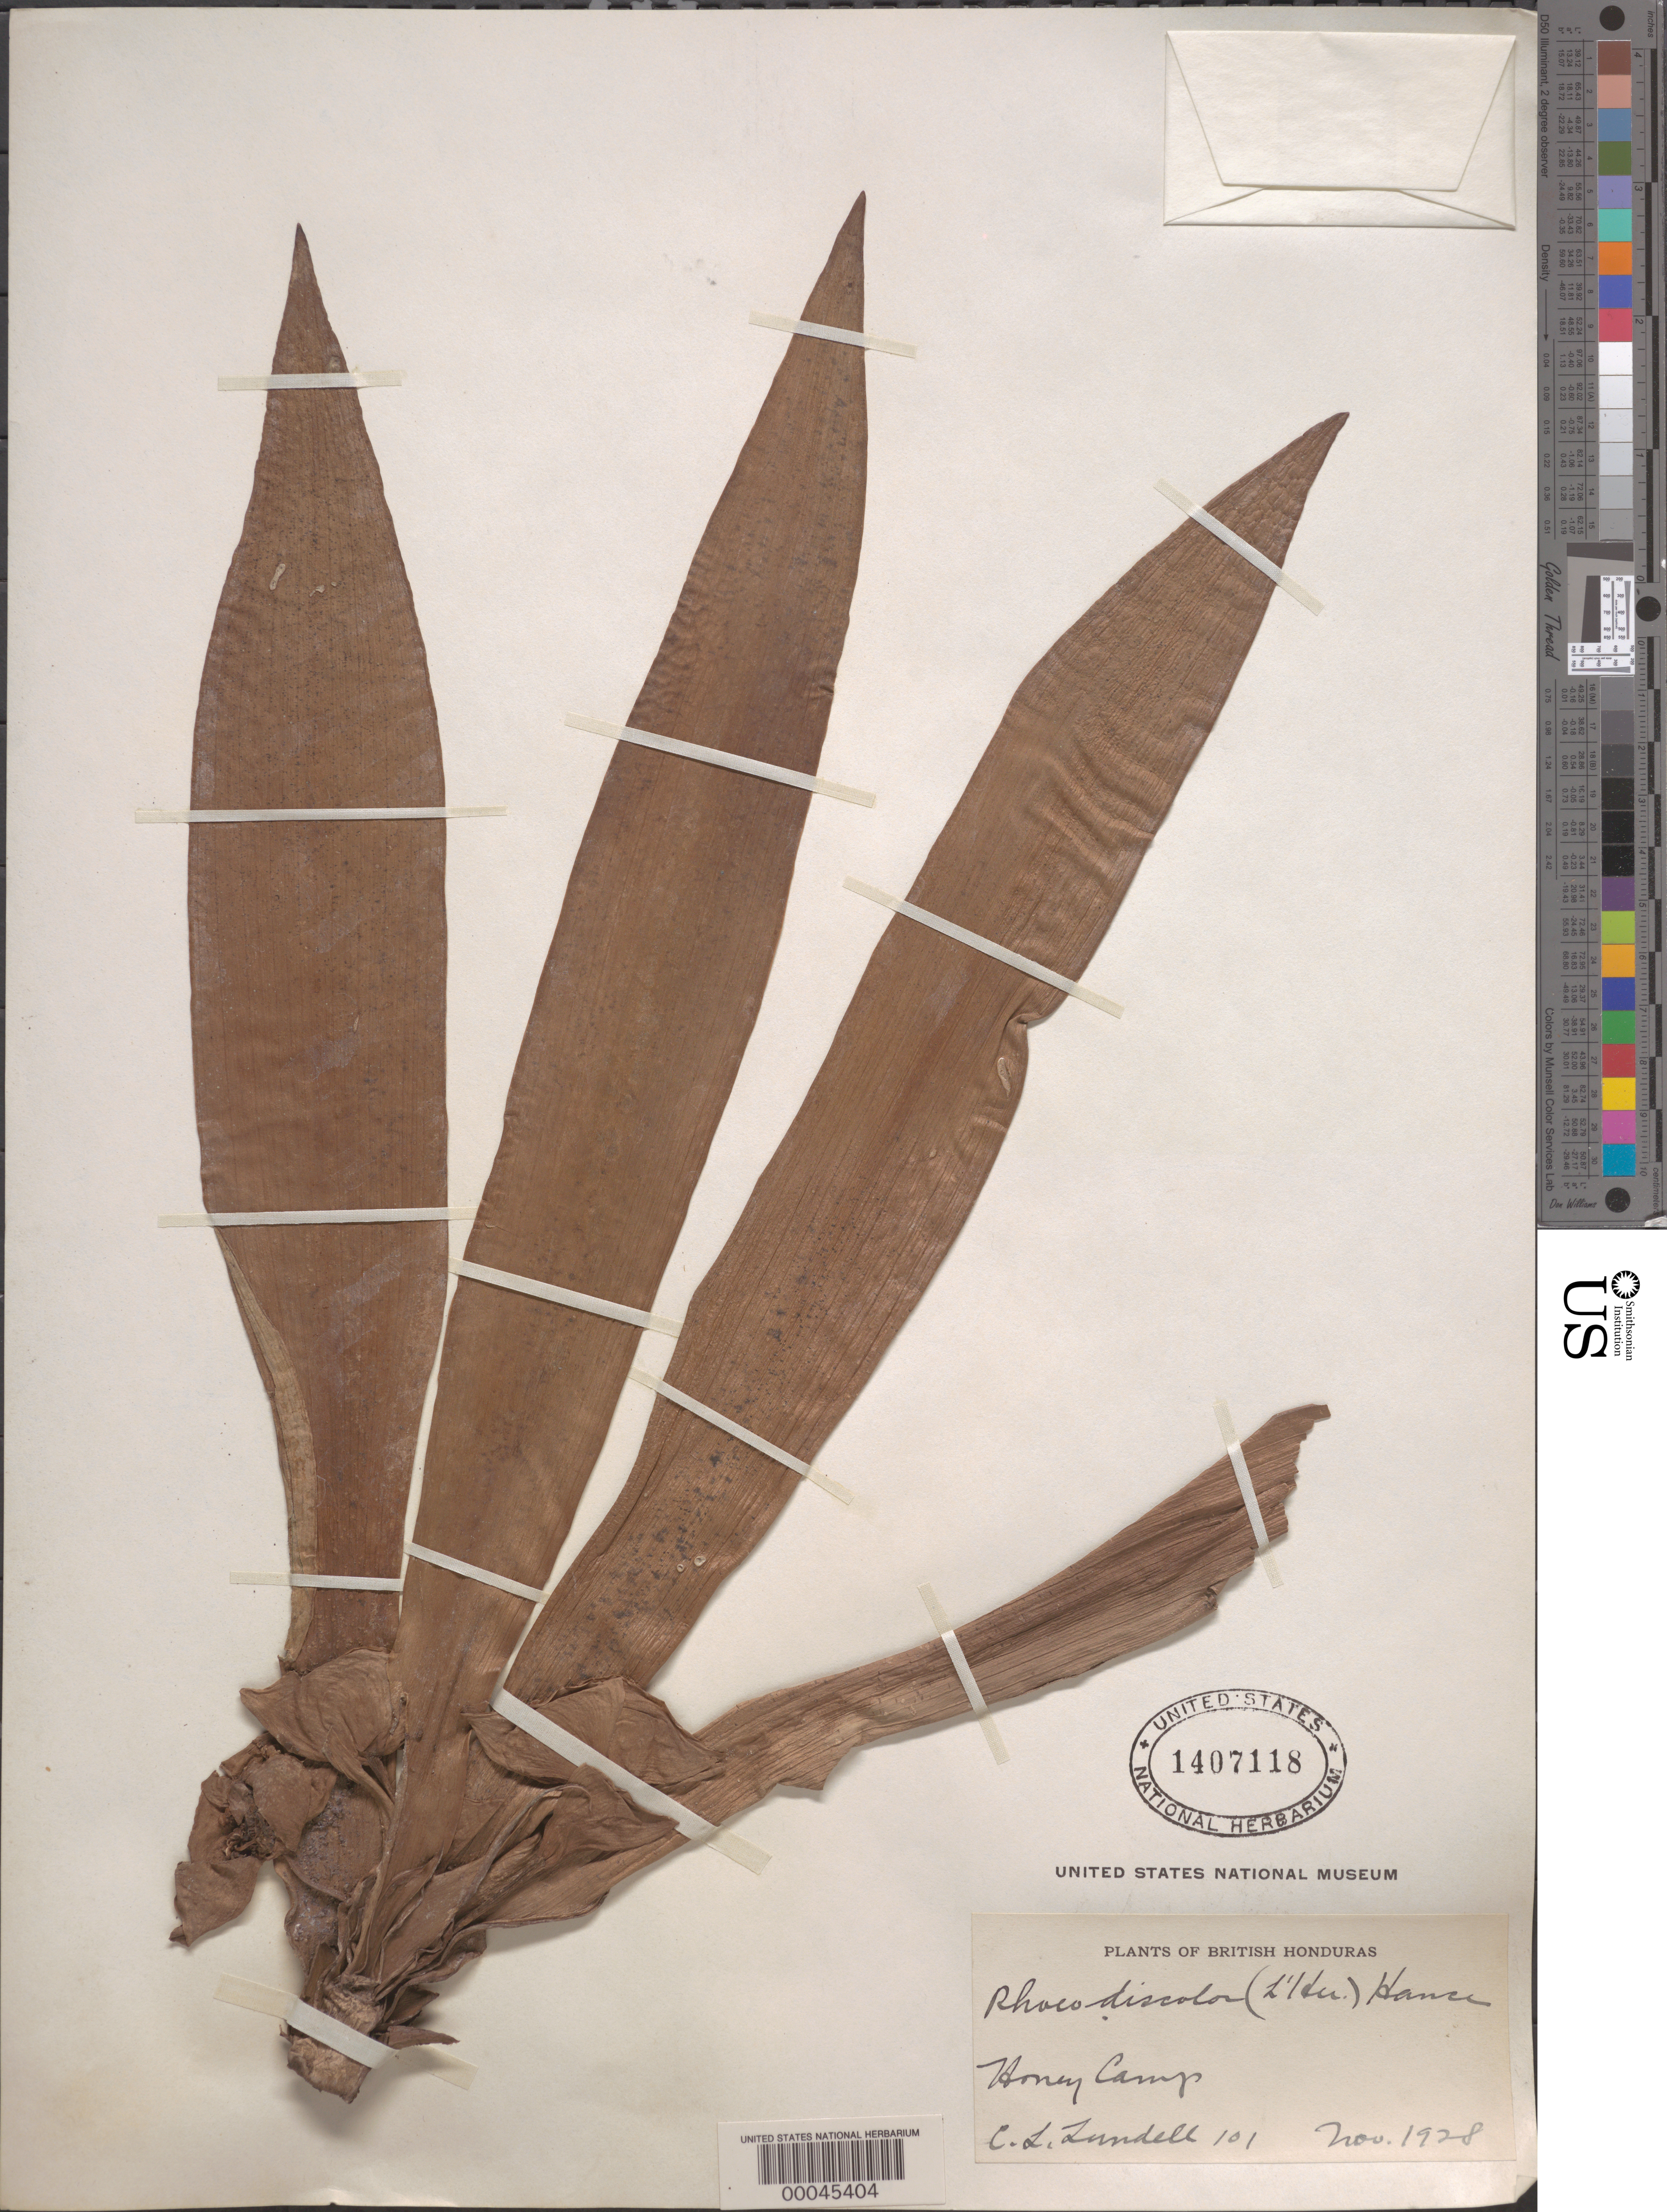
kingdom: Plantae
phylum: Tracheophyta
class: Liliopsida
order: Commelinales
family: Commelinaceae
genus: Tradescantia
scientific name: Tradescantia spathacea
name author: Sw.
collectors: C. L. Lundell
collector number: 101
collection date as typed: Nov 1928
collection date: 1928-11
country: Belize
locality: Honey Camp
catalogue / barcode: US 1407118